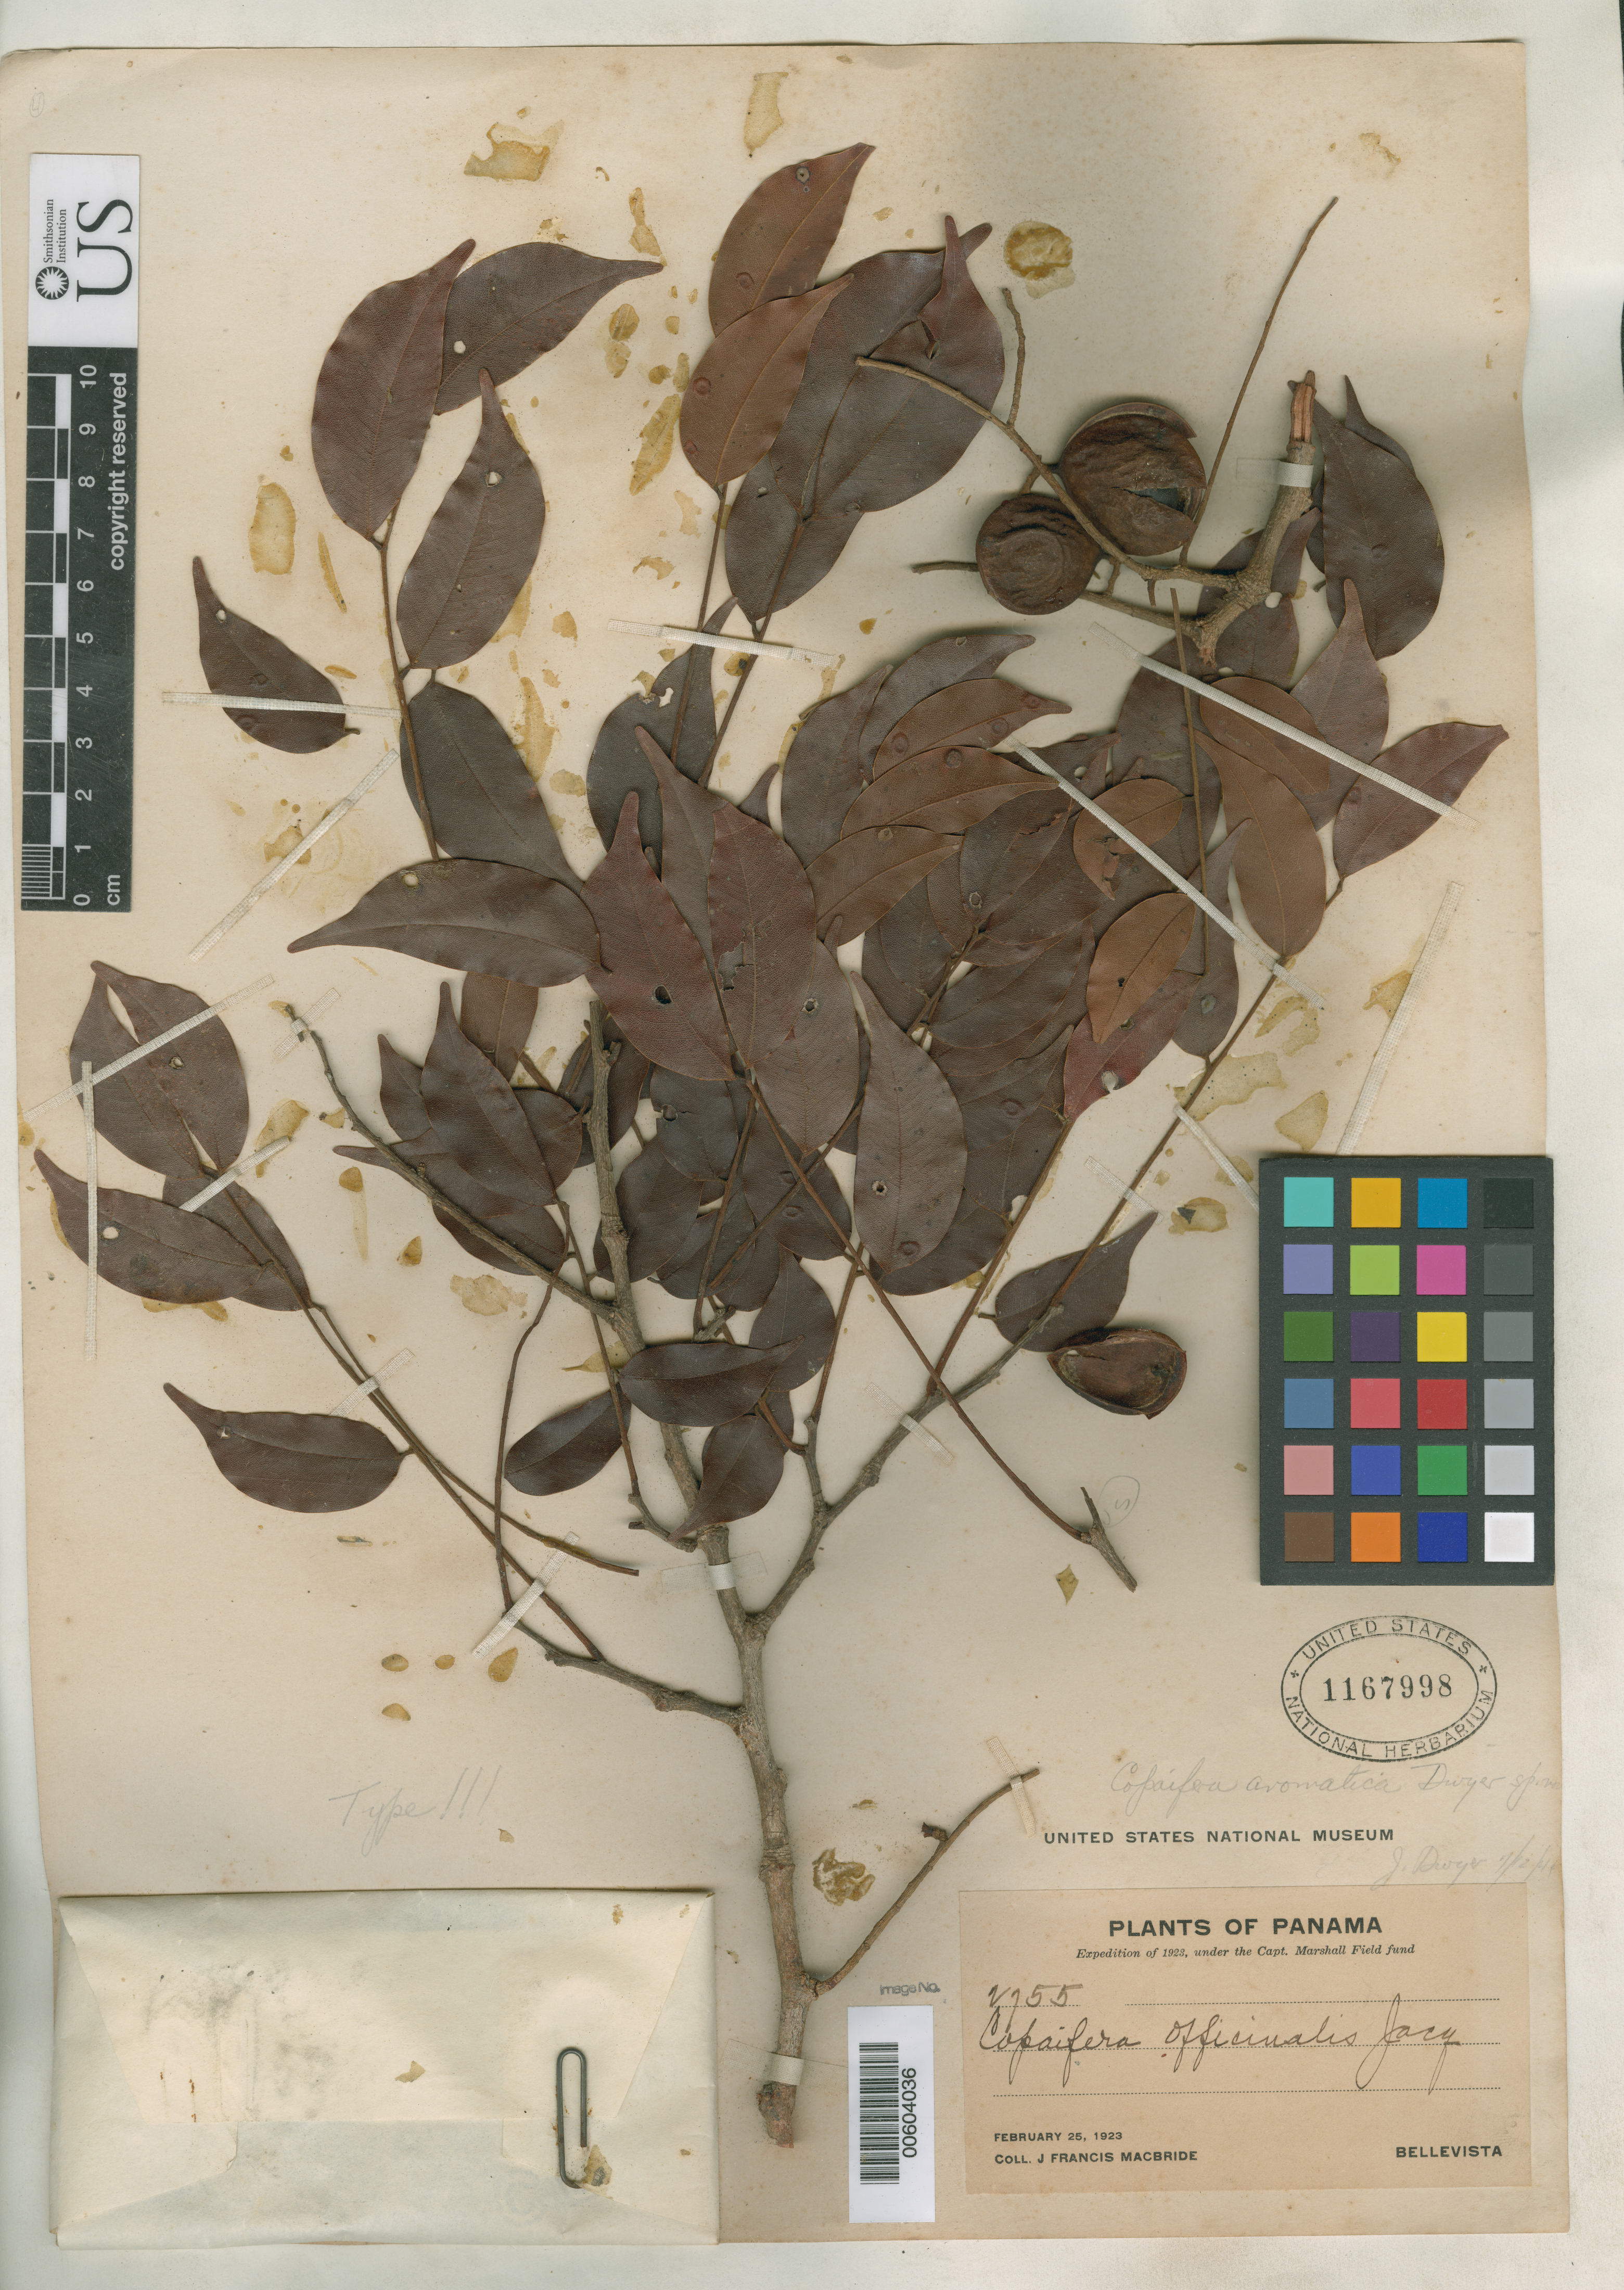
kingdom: Plantae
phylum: Tracheophyta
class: Magnoliopsida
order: Fabales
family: Fabaceae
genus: Copaifera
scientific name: Copaifera aromatica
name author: Dwyer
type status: Holotype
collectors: J. F. Macbride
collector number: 2755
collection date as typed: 25 Feb 1923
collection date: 1923-02-25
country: Panama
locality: Bella Vista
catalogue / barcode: US 1167998